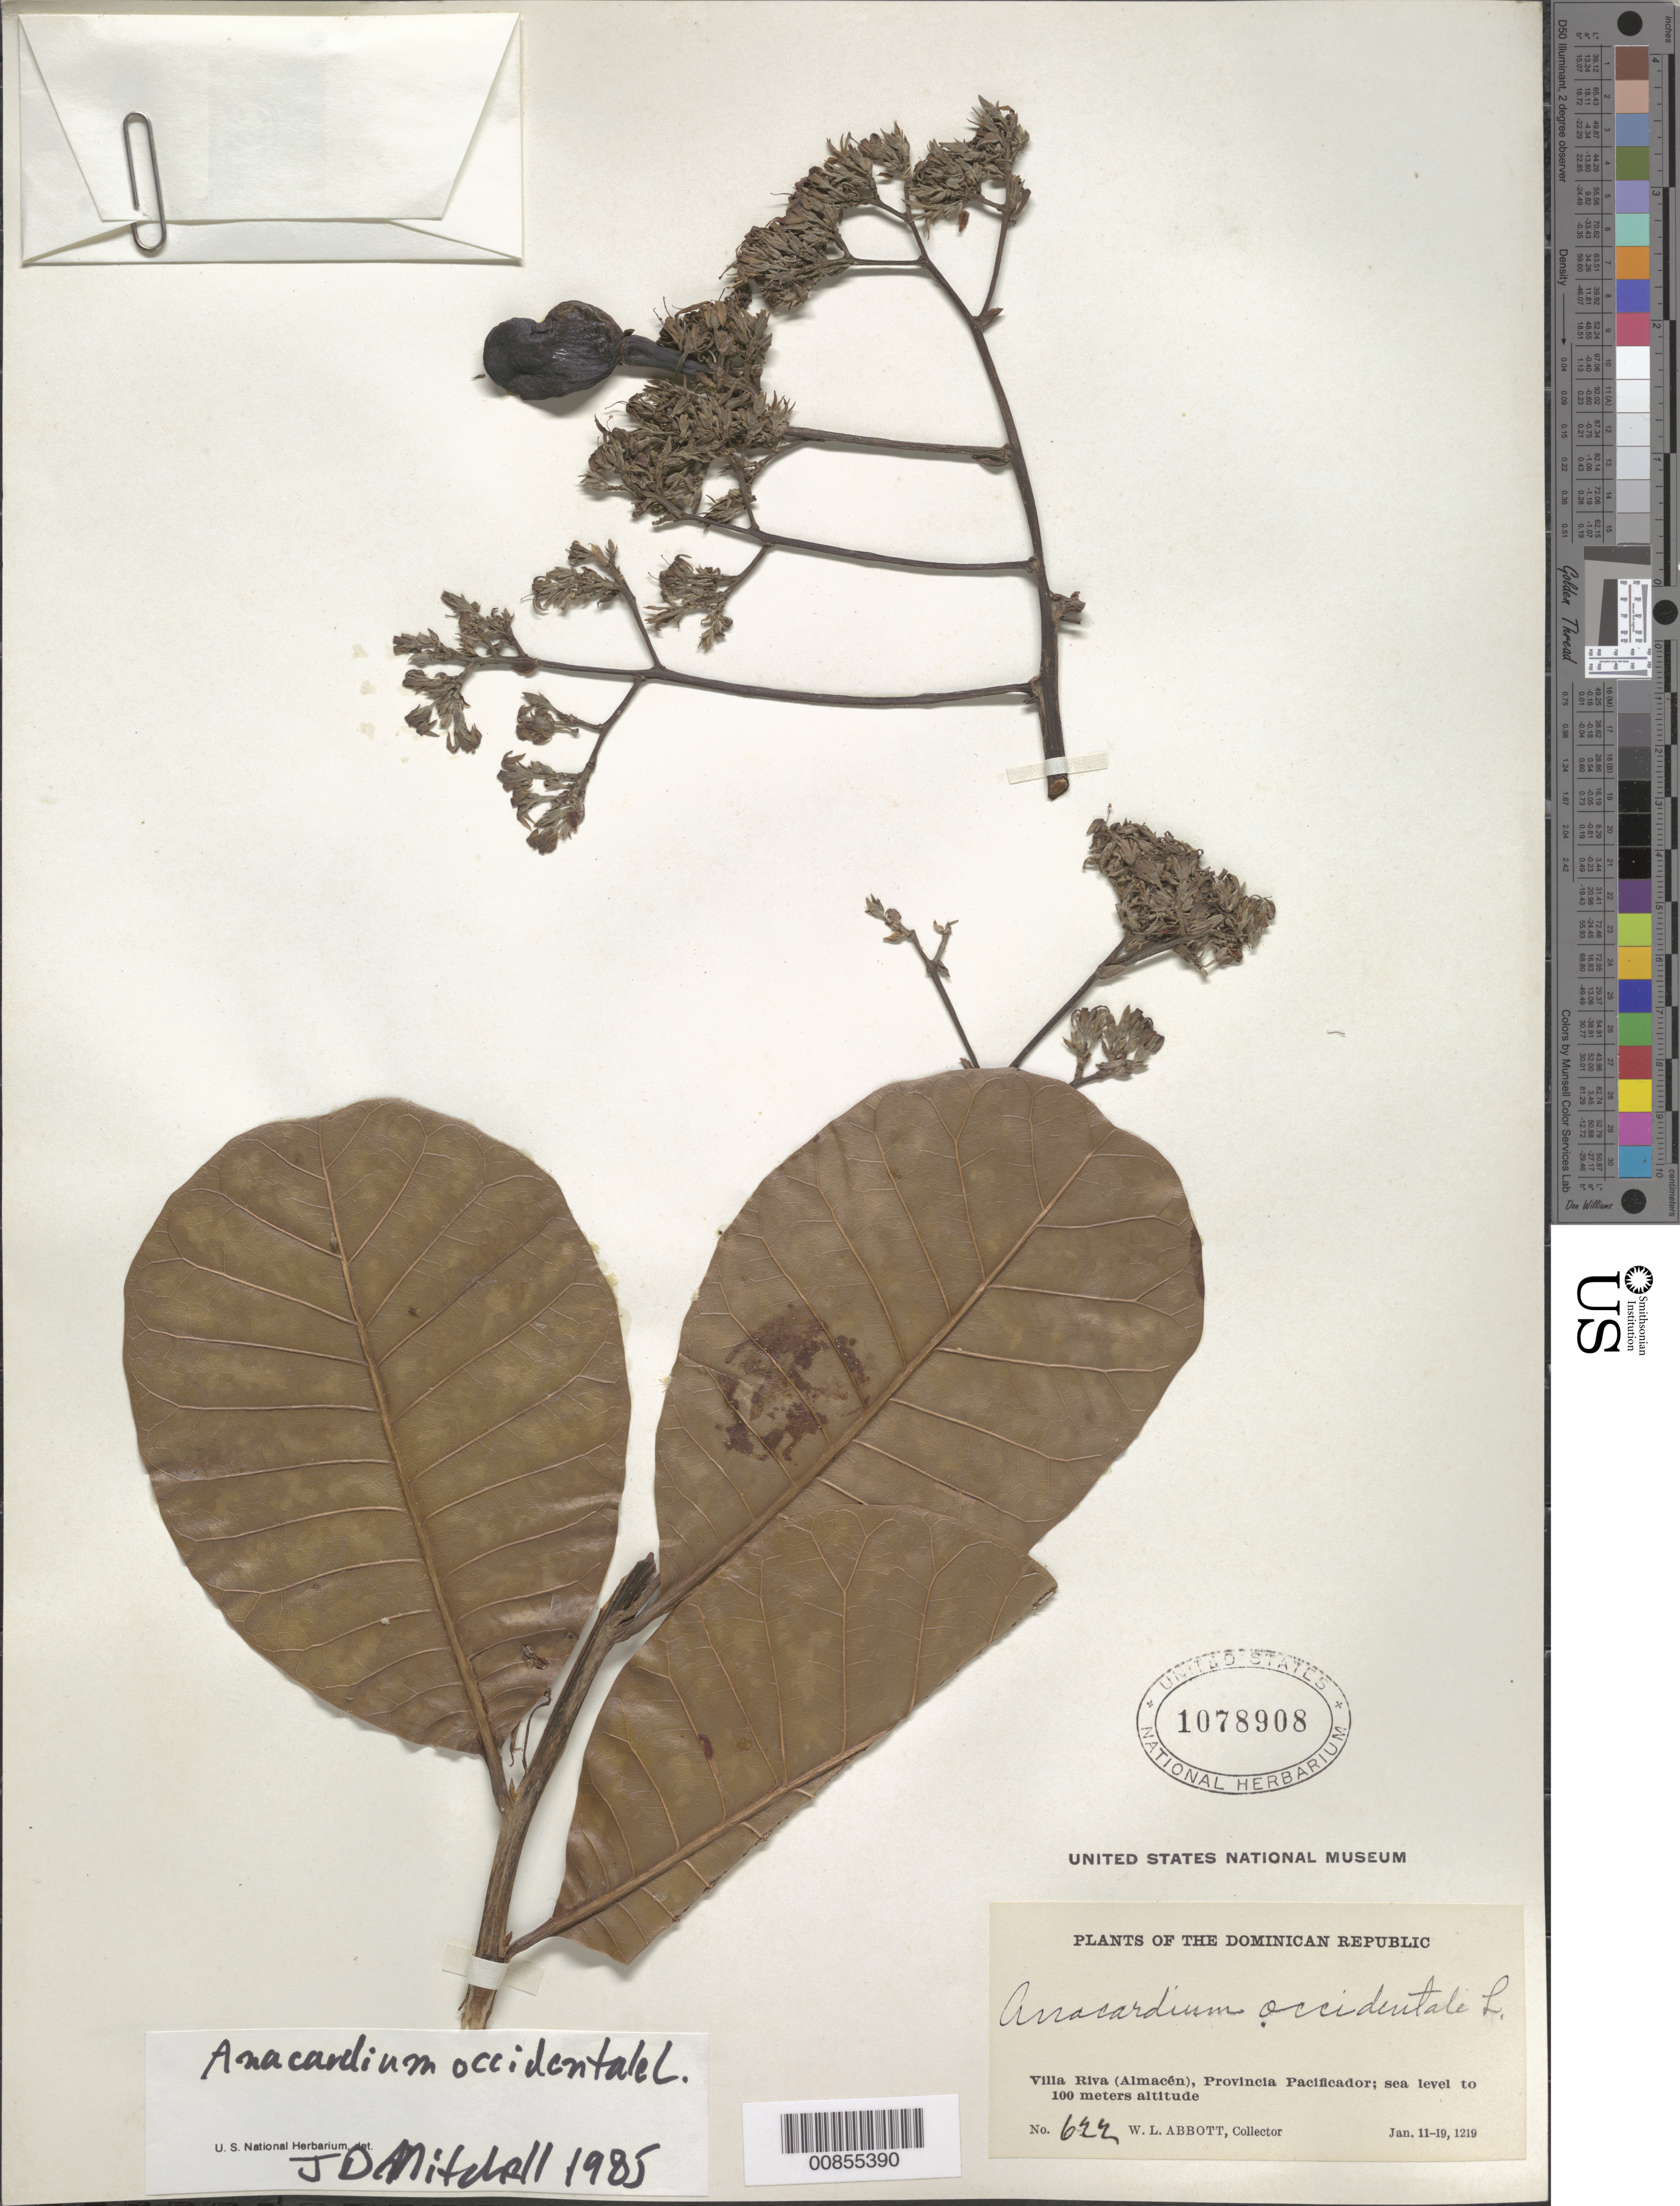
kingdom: Plantae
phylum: Tracheophyta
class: Magnoliopsida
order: Sapindales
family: Anacardiaceae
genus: Anacardium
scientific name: Anacardium occidentale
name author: L.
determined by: Mitchell, John D.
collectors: W. L. Abbott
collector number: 622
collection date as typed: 11 Jan 1912 to 19 Jan 1912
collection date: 1912-01-11/1912-01-19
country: Dominican Republic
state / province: Duarte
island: Hispaniola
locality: Villa Riva (Almacén)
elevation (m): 0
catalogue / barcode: US 1078908